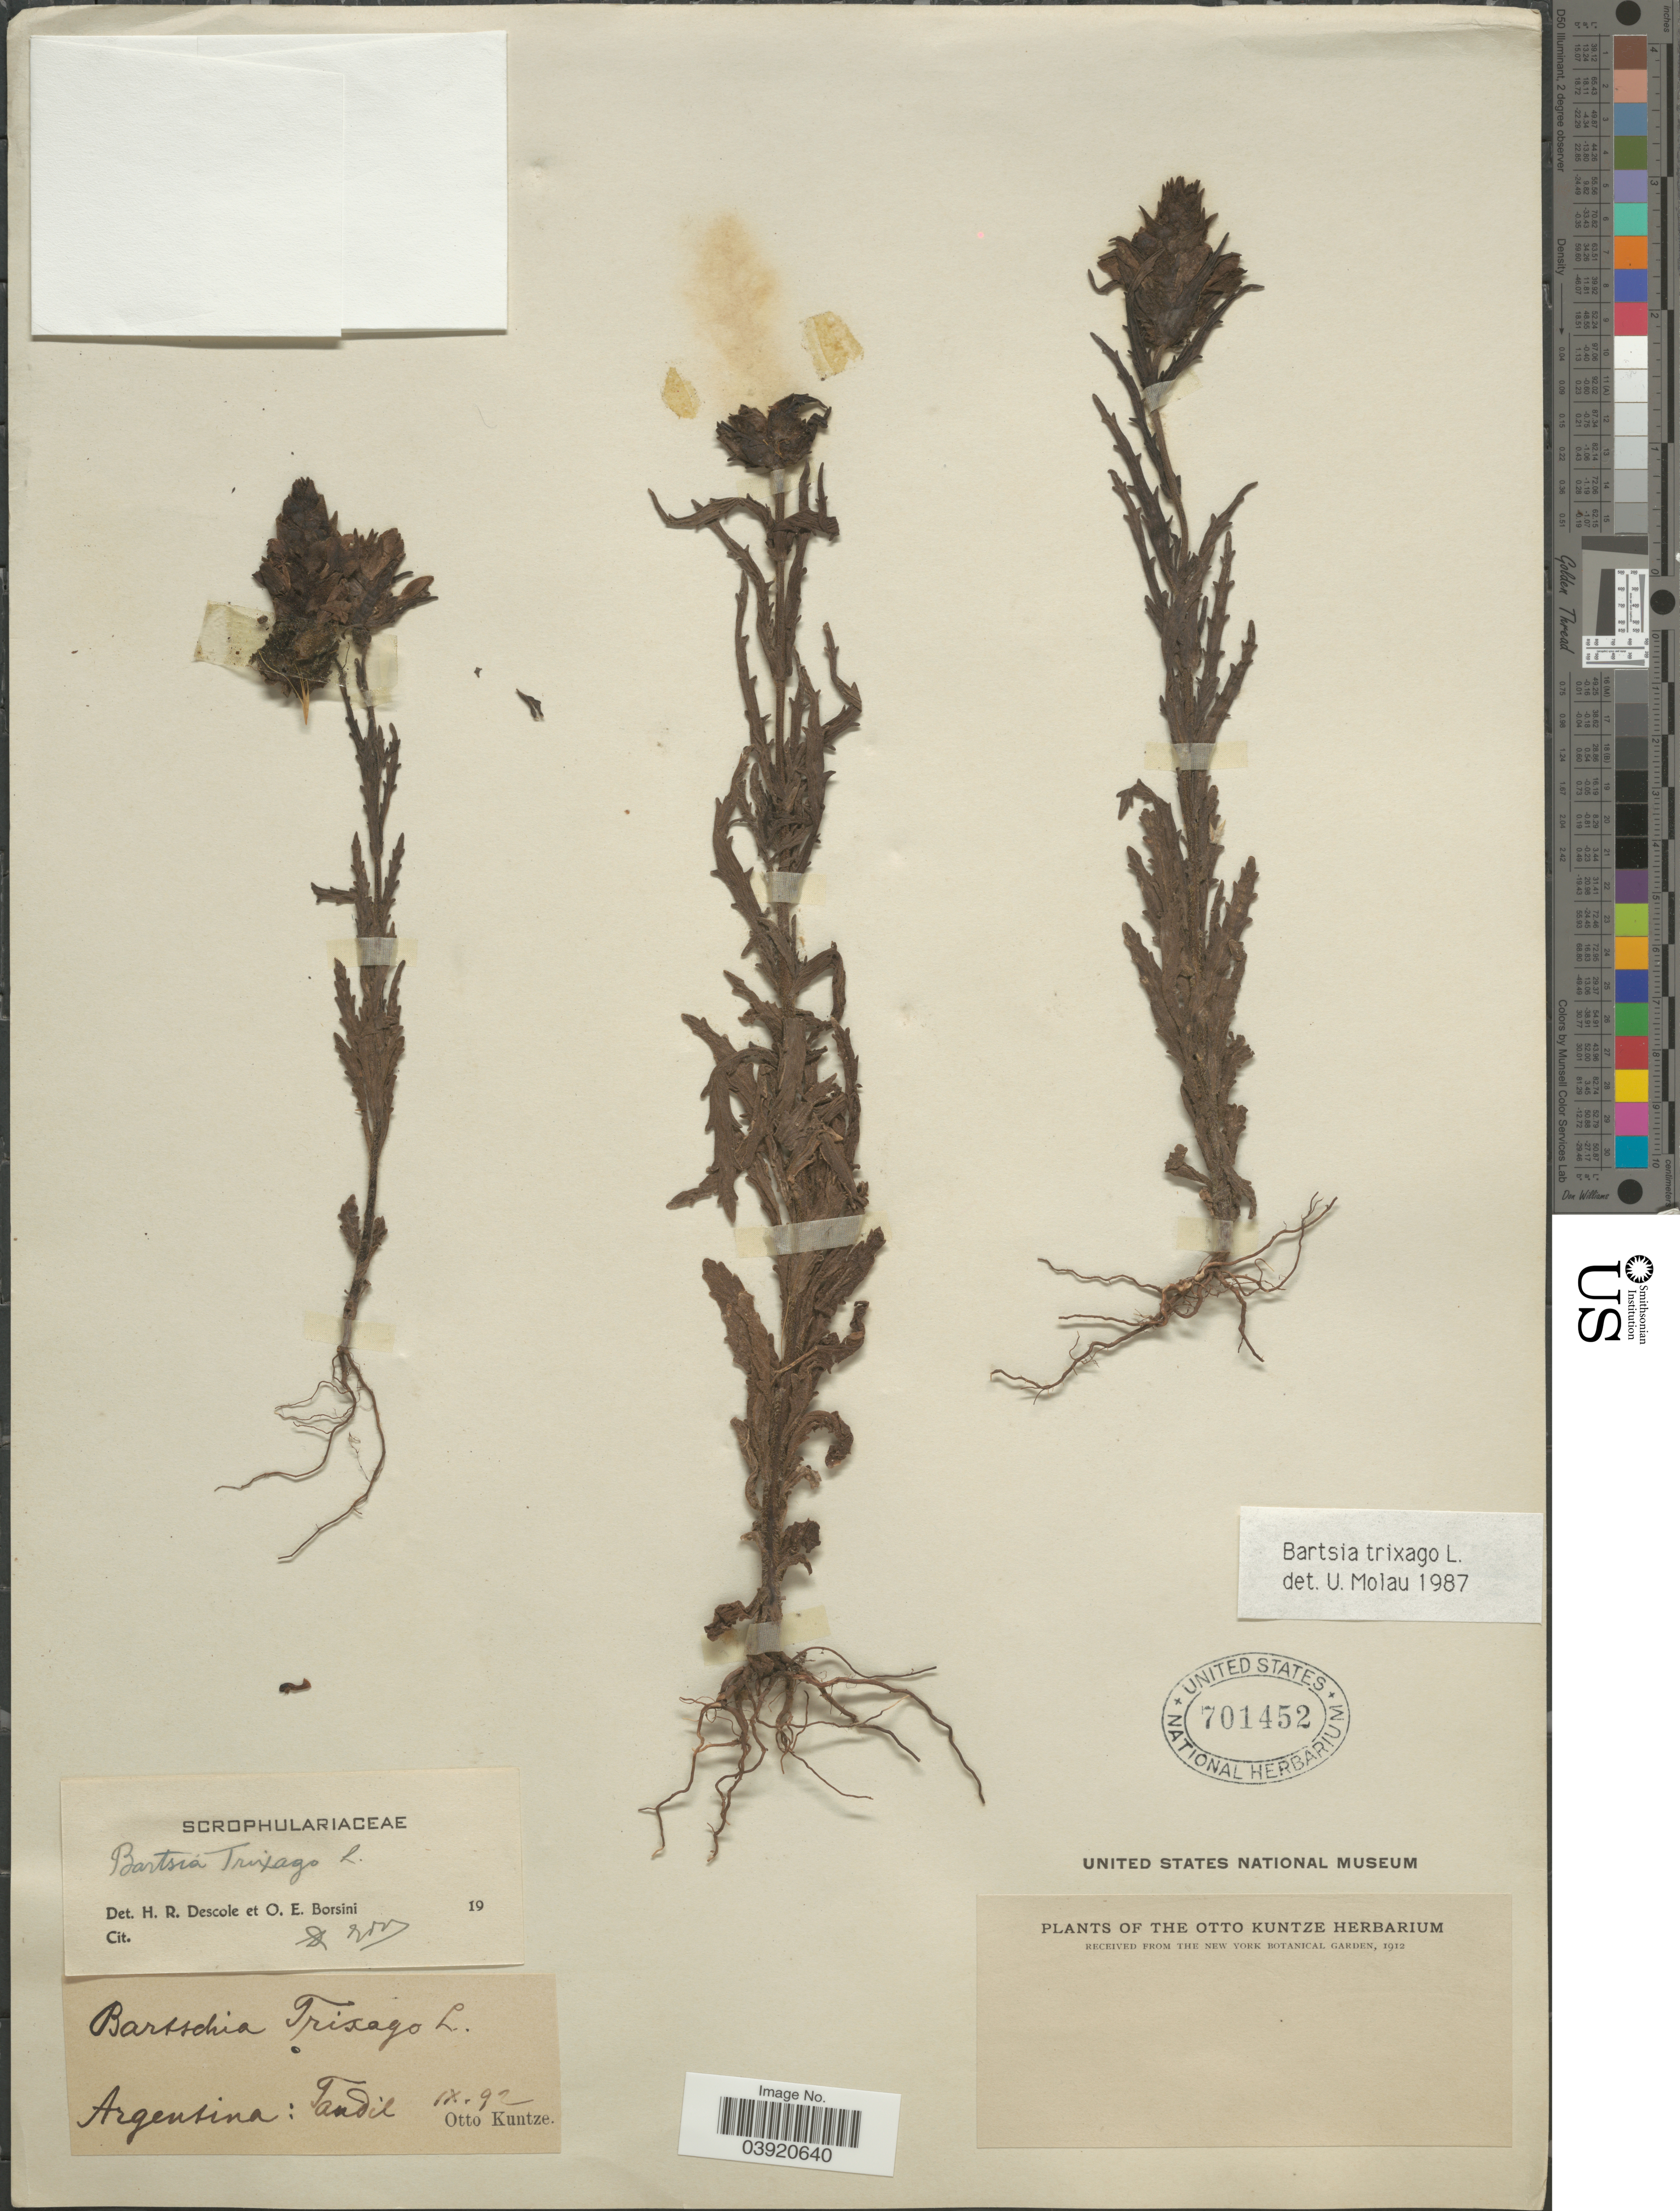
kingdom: Plantae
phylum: Tracheophyta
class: Magnoliopsida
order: Lamiales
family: Orobanchaceae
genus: Bartsia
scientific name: Bartsia trixago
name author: L.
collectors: C.E.O. Kuntze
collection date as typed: Transcribed d/m/y: /9/92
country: Argentina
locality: Tandil.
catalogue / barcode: US 701452